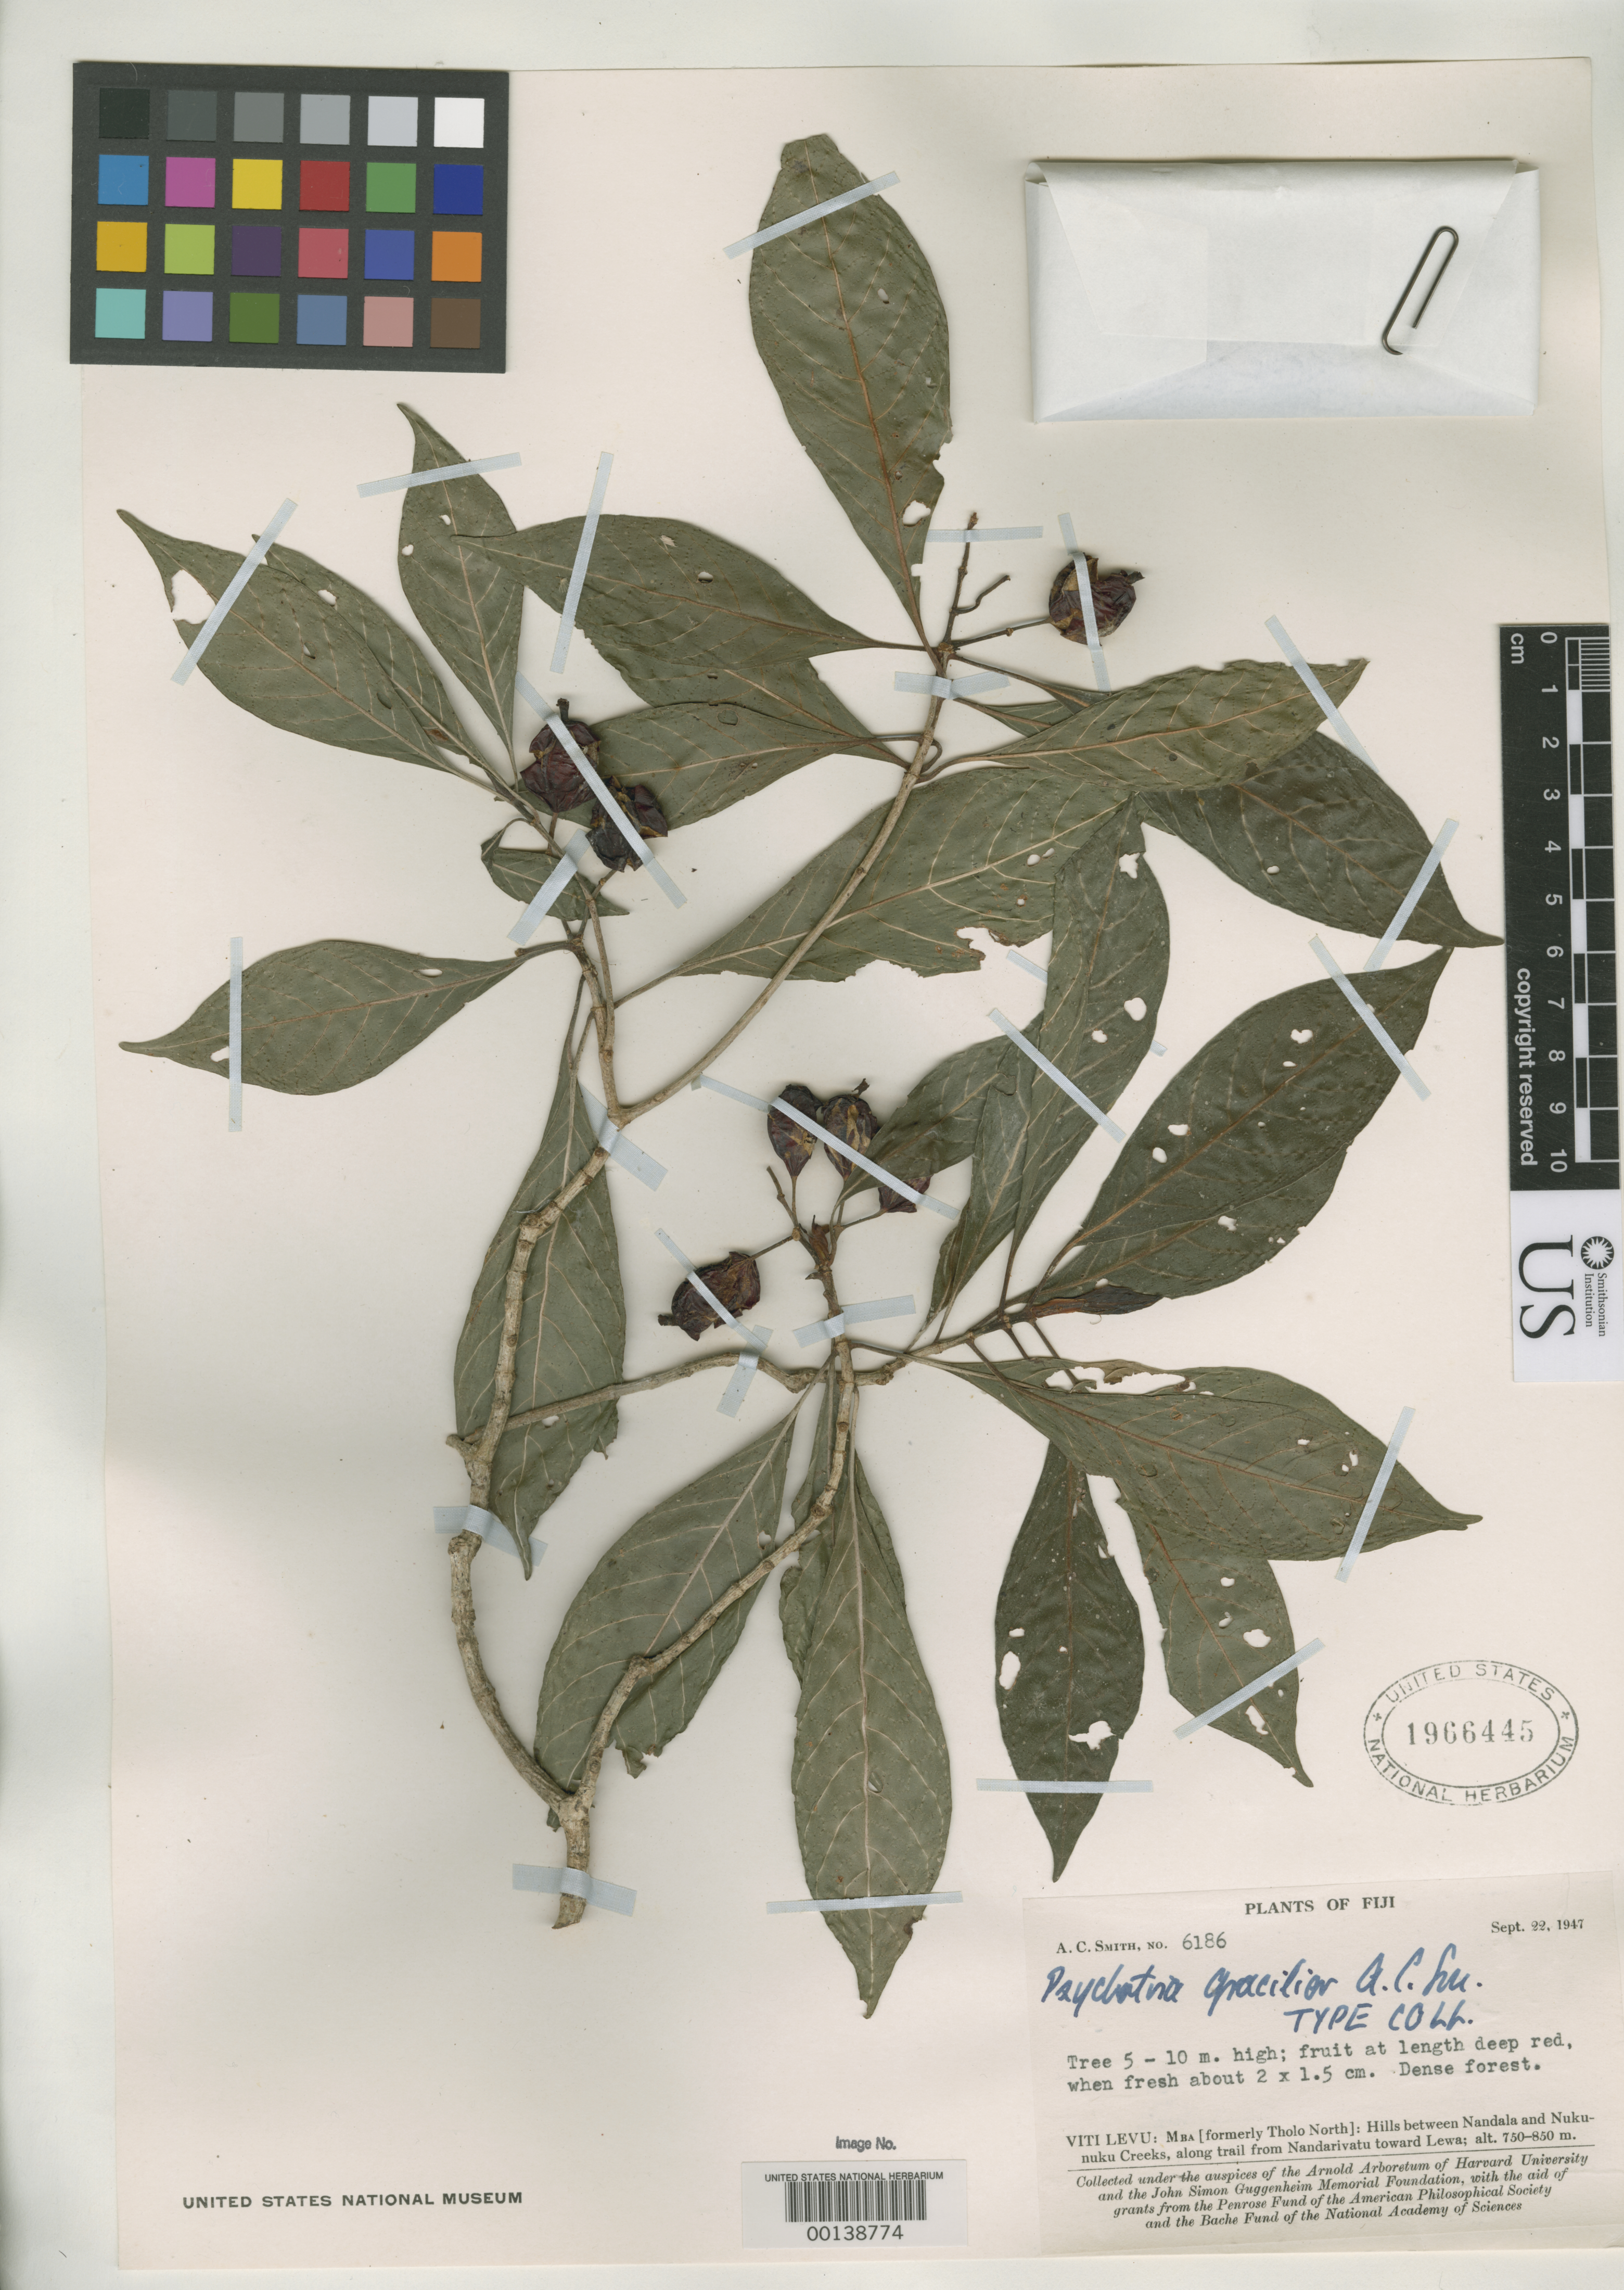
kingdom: Plantae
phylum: Tracheophyta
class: Magnoliopsida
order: Gentianales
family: Rubiaceae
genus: Psychotria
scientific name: Psychotria gracilior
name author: A.C. Sm.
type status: Isotype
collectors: A. C. Smith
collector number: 6186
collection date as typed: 22 Sep 1947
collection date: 1947-09-22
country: Fiji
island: Viti Levu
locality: Mba, hills between Nandala & Nukunuku Creeks, from Nandarivatu toward Lewa. [Viti Levu Group]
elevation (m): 750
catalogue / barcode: US 1966445